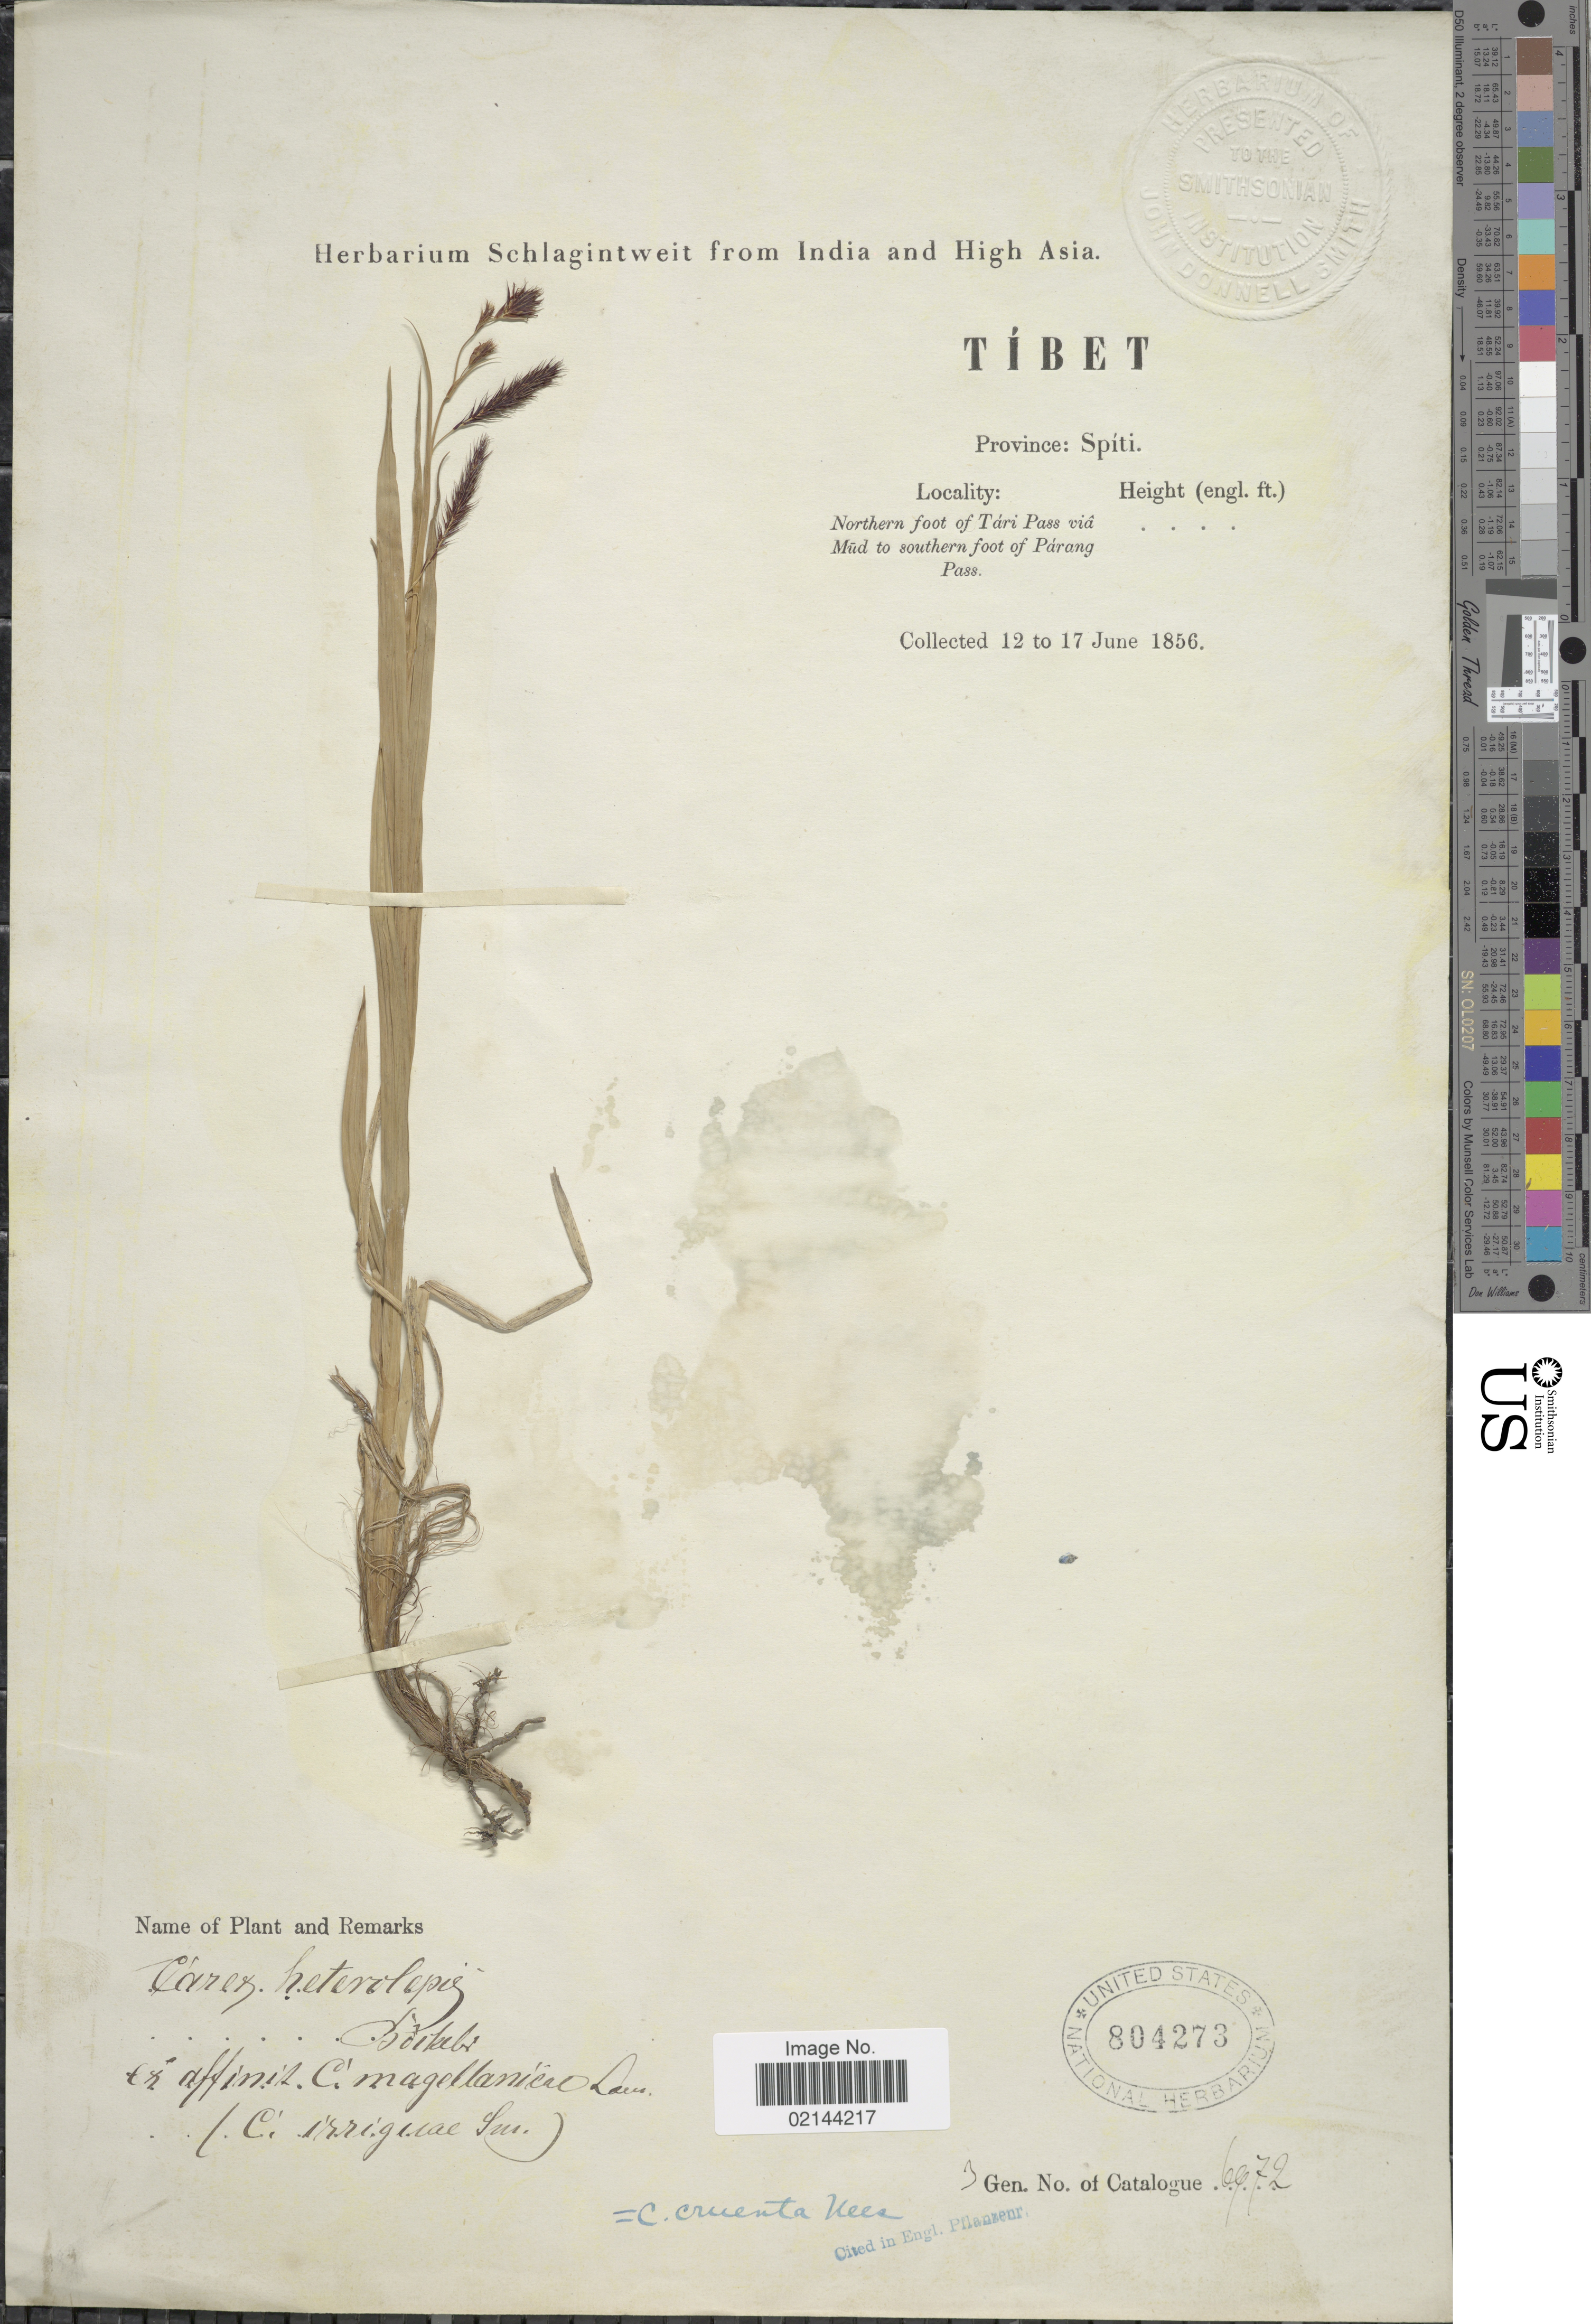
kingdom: Plantae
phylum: Tracheophyta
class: Liliopsida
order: Poales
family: Cyperaceae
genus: Carex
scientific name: Carex cruenta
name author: Nees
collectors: ex herb. Schlagintweit from India and High Asia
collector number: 6972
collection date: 1856-06-12/1856-06-17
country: China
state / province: Xizang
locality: Tibet, Province: Spiti, Northern foot of Tari Pass via Mud to southern foot of Parang Pass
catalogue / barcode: US 804273